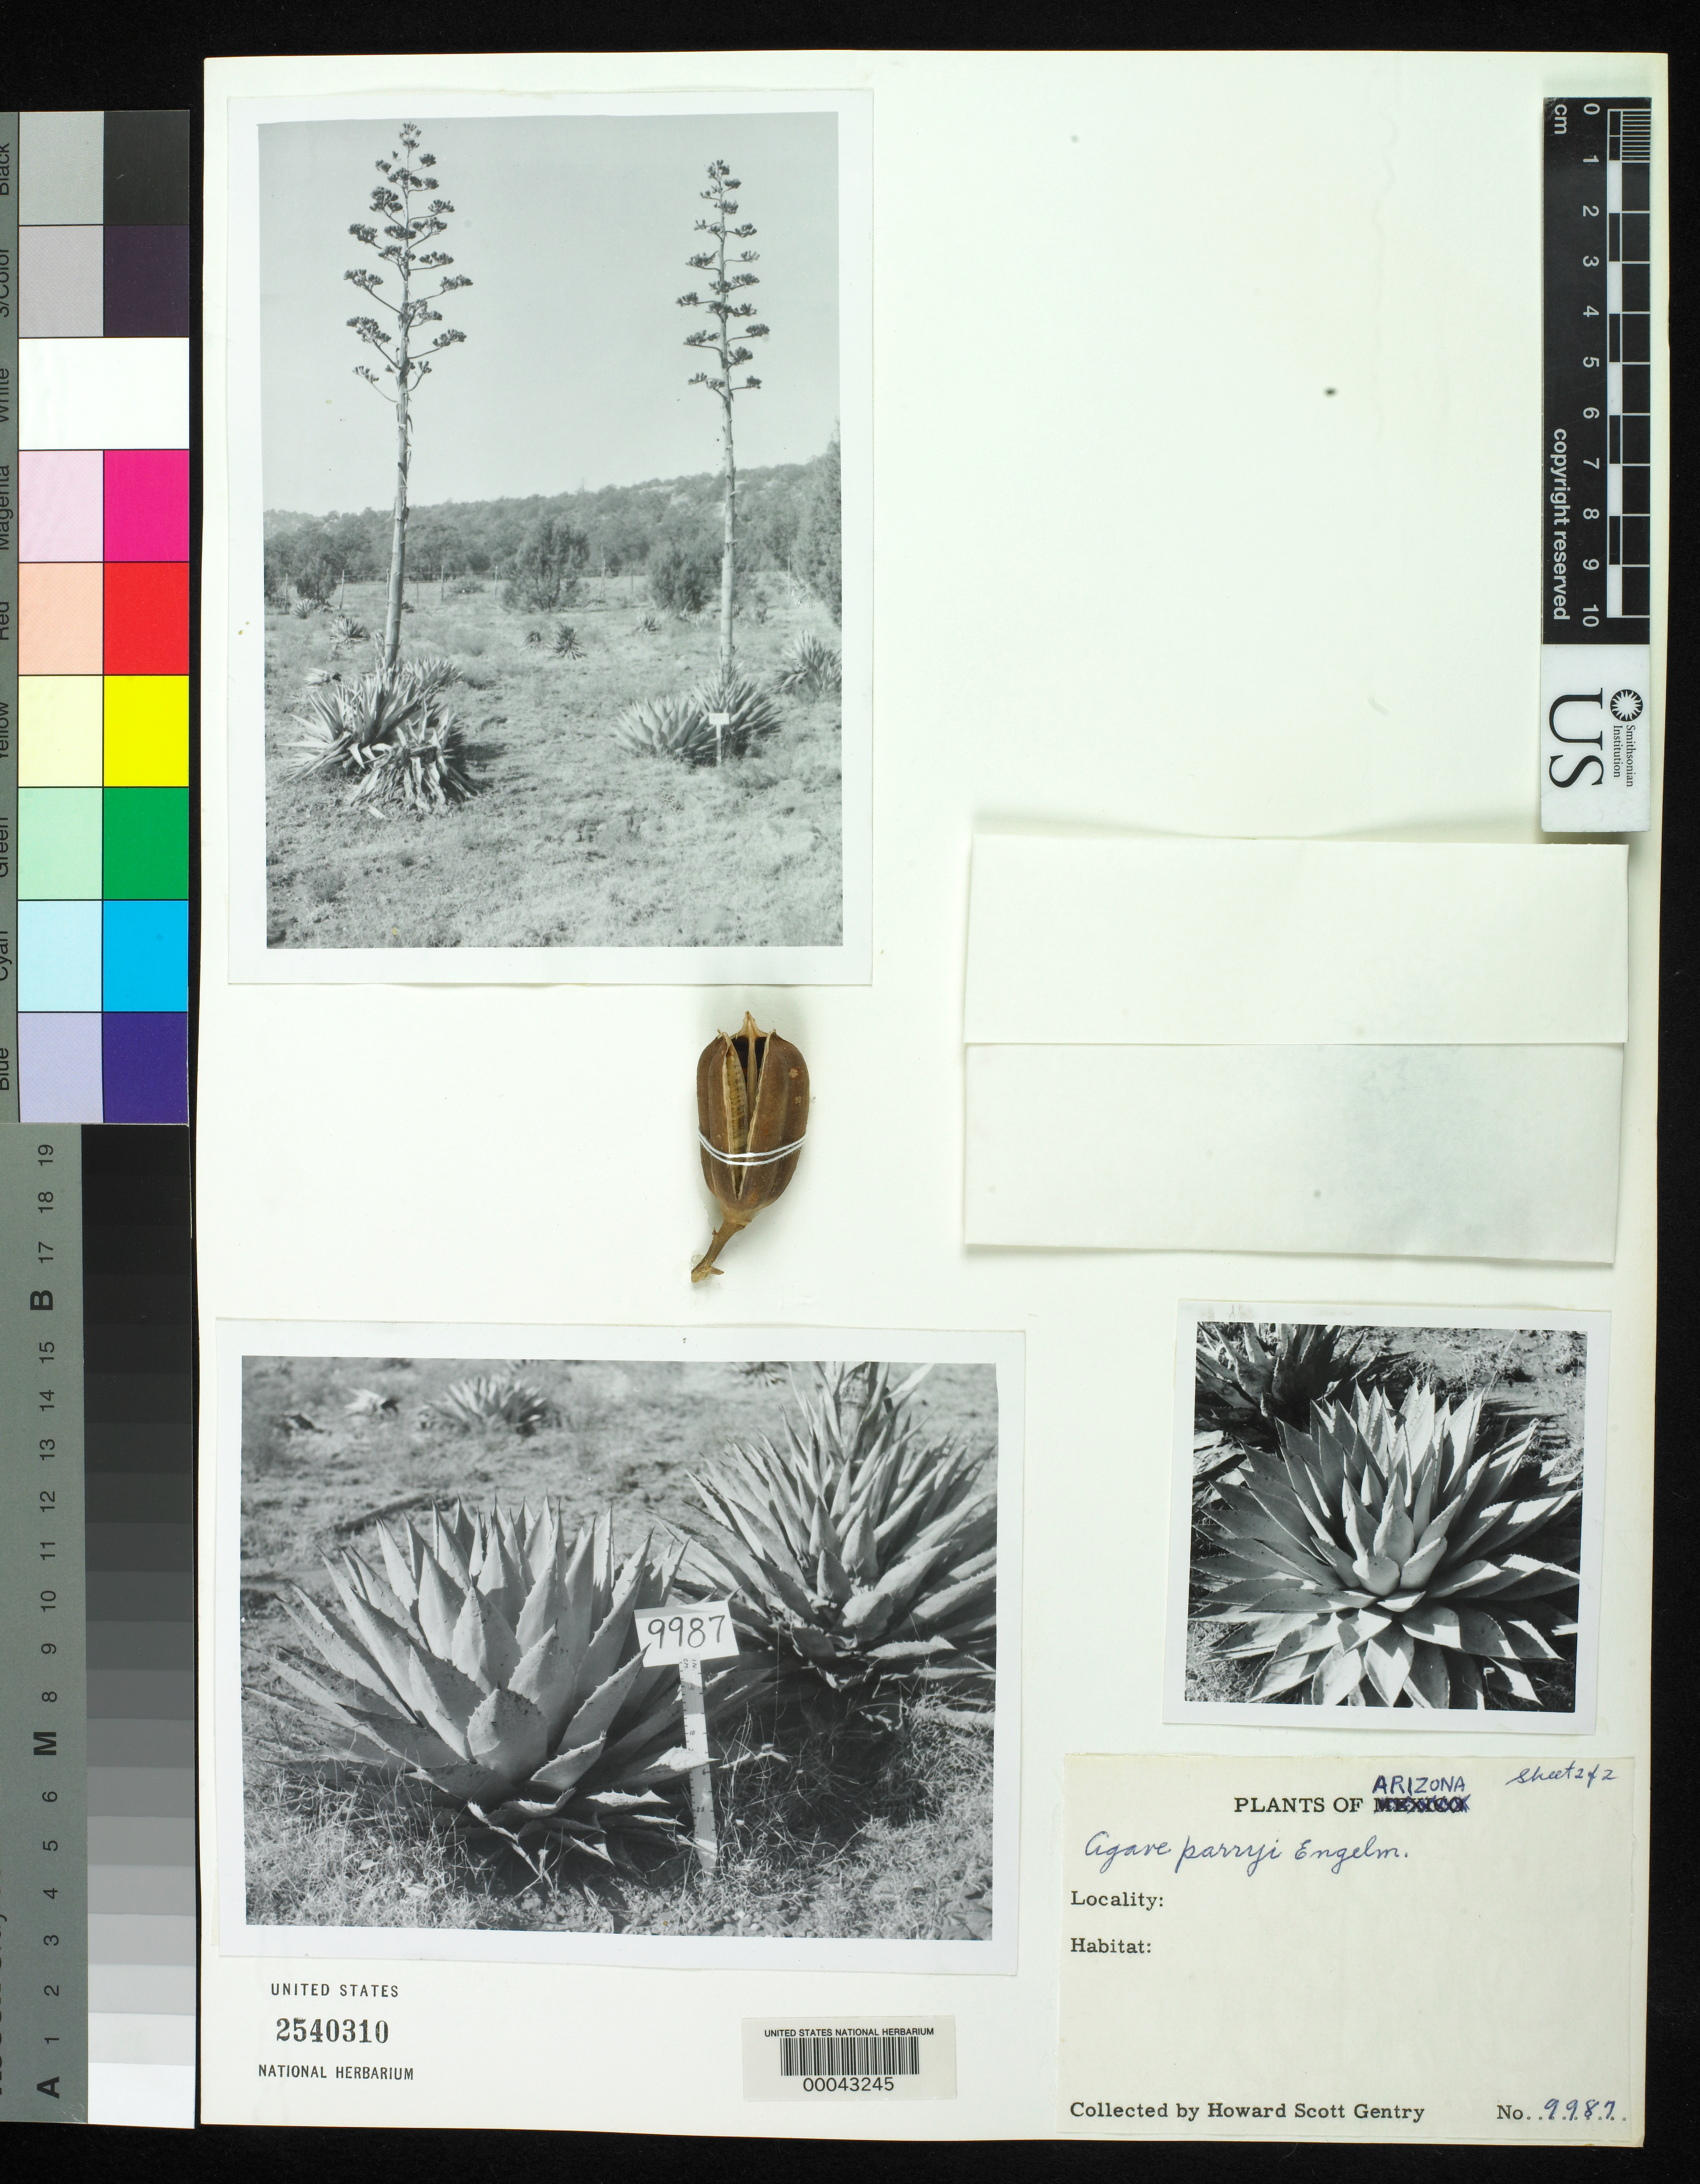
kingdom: Plantae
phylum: Tracheophyta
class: Liliopsida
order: Asparagales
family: Asparagaceae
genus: Agave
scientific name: Agave parryi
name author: Engelm.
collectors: H. S. Gentry & E. C. Ogden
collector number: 9987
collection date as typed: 25 Nov 1950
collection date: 1950-11-25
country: United States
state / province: Arizona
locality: About 5 mi s of seneca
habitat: Hill & mtn. slopes w/grama grasslands or rather open chaparral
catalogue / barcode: US 2540310